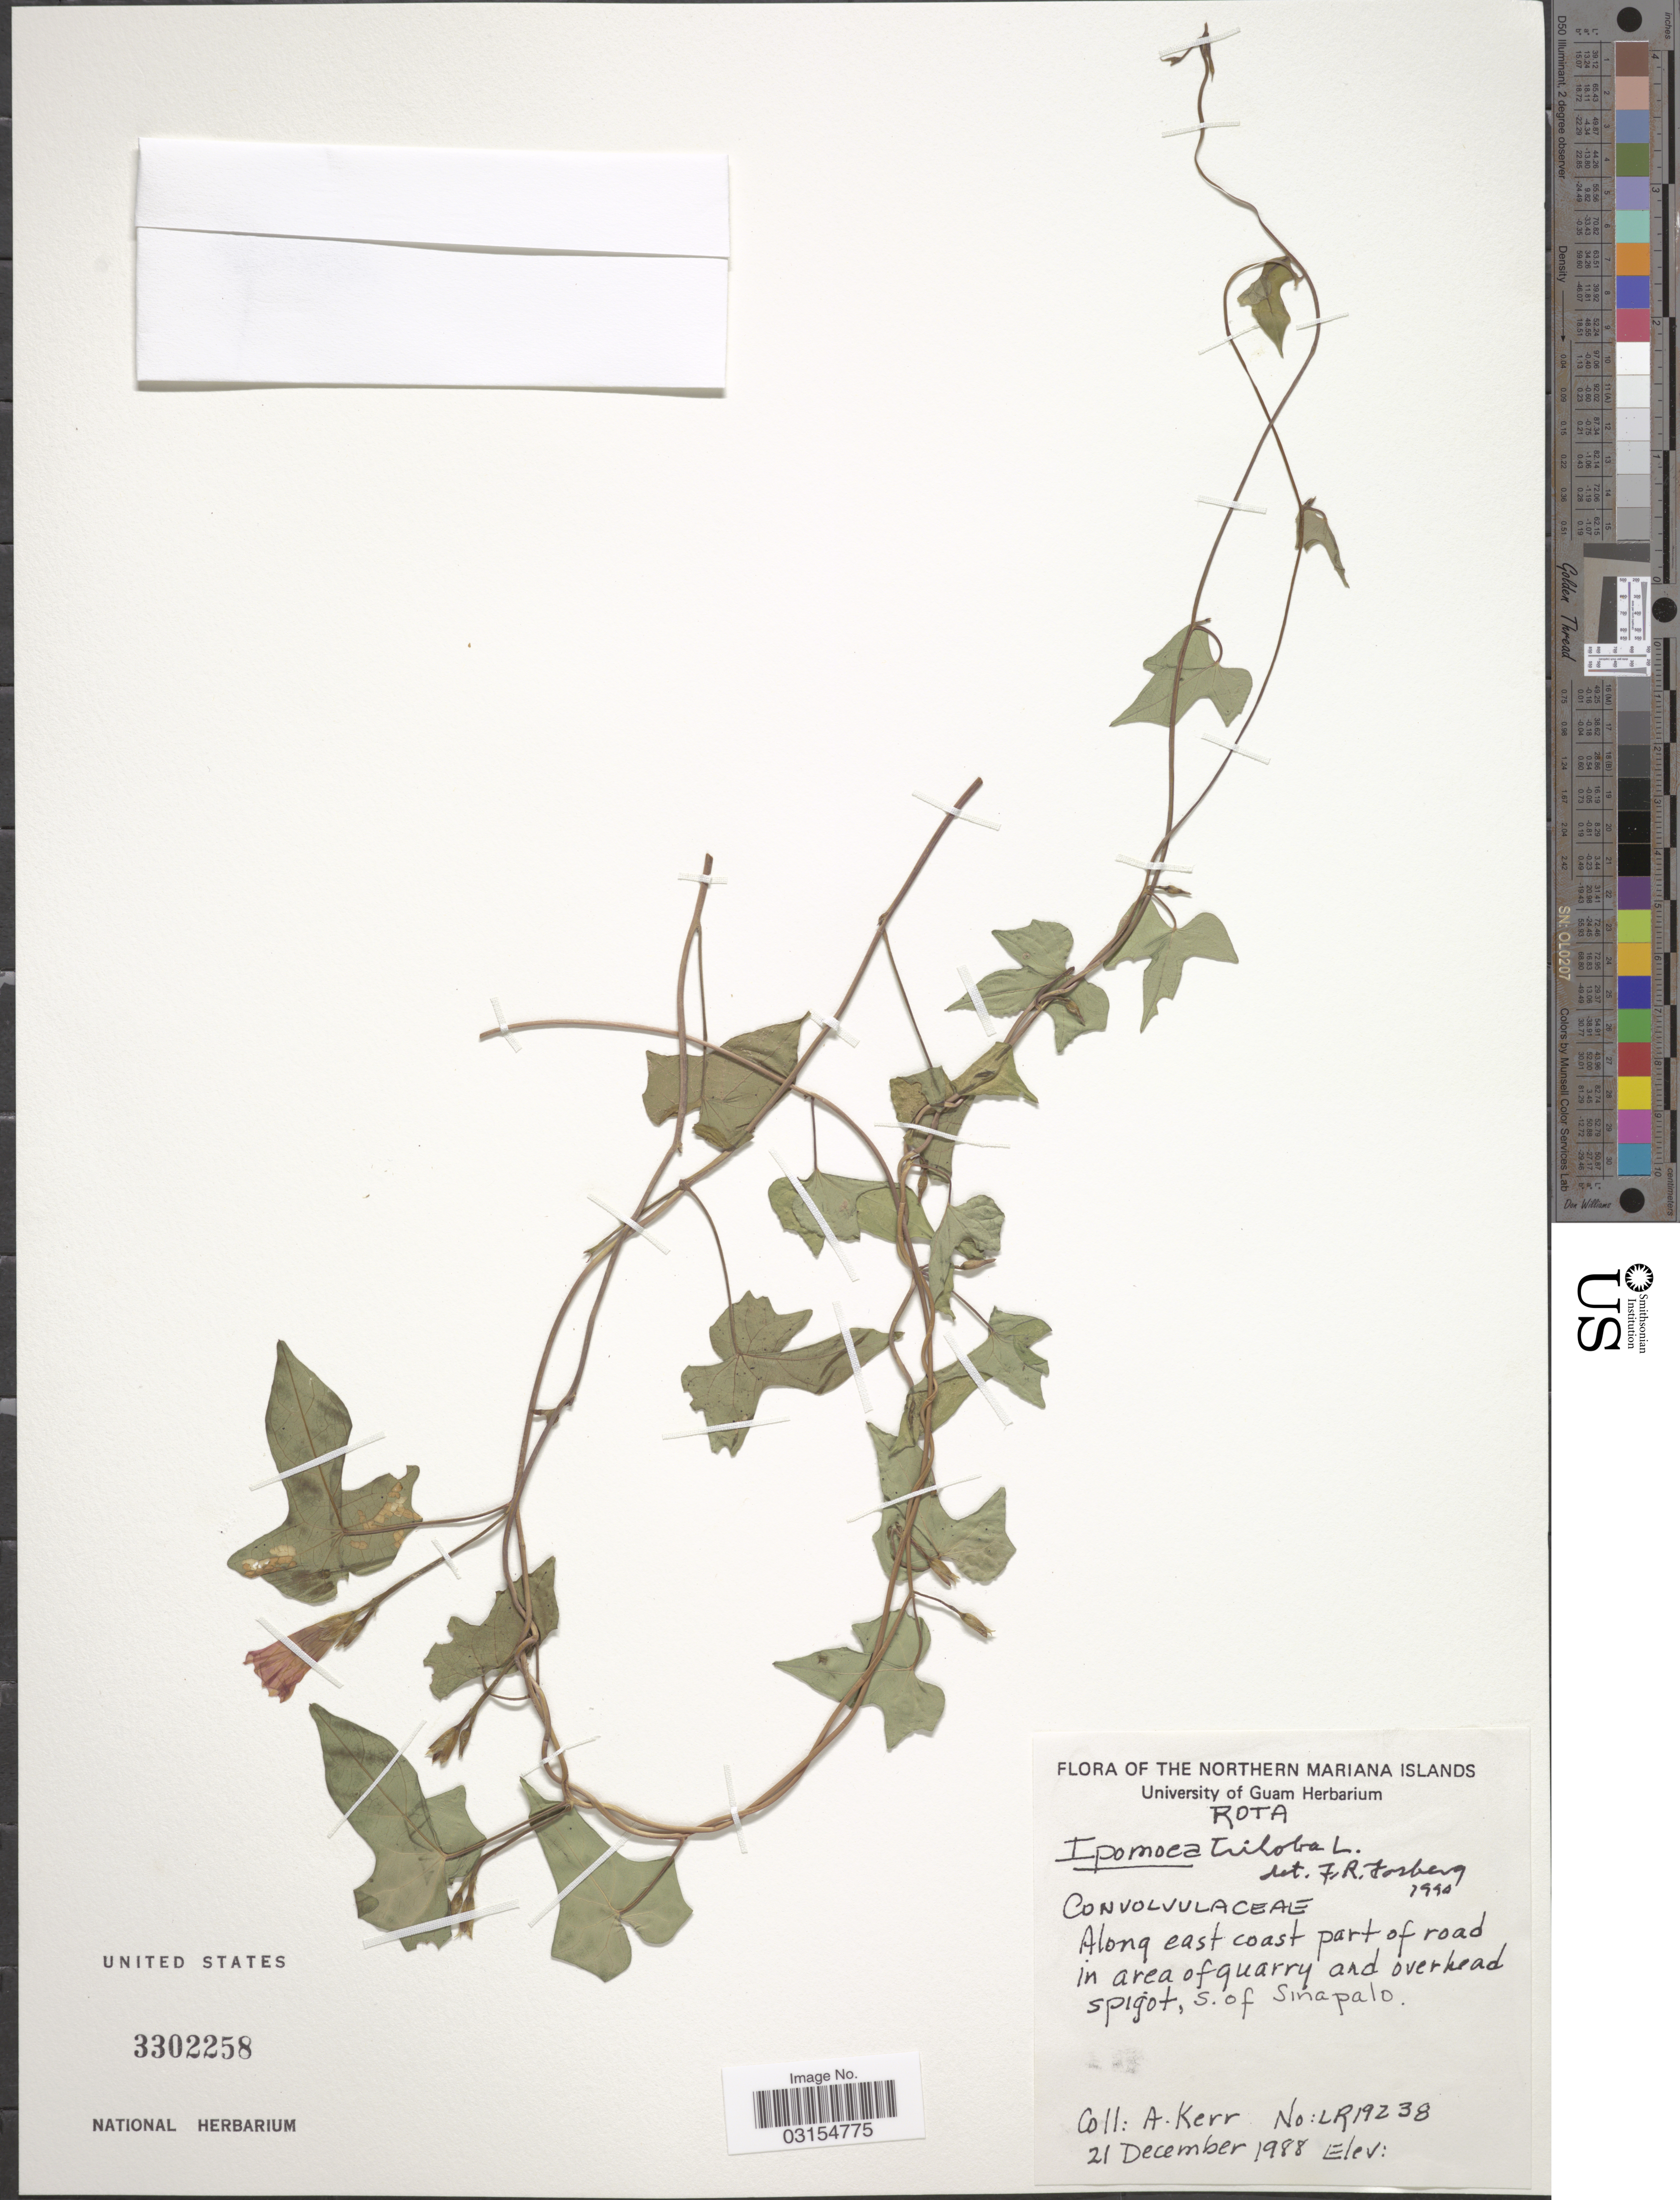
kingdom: Plantae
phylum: Tracheophyta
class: Magnoliopsida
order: Solanales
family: Convolvulaceae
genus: Ipomoea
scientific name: Ipomoea triloba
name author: L.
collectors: A. Kerr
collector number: LR19238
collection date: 1988-12-21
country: Northern Mariana Islands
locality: Rota, Along east coast part of road in area of quarry and overhead Spigot, S. of Sinapalo.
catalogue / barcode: US 3302258